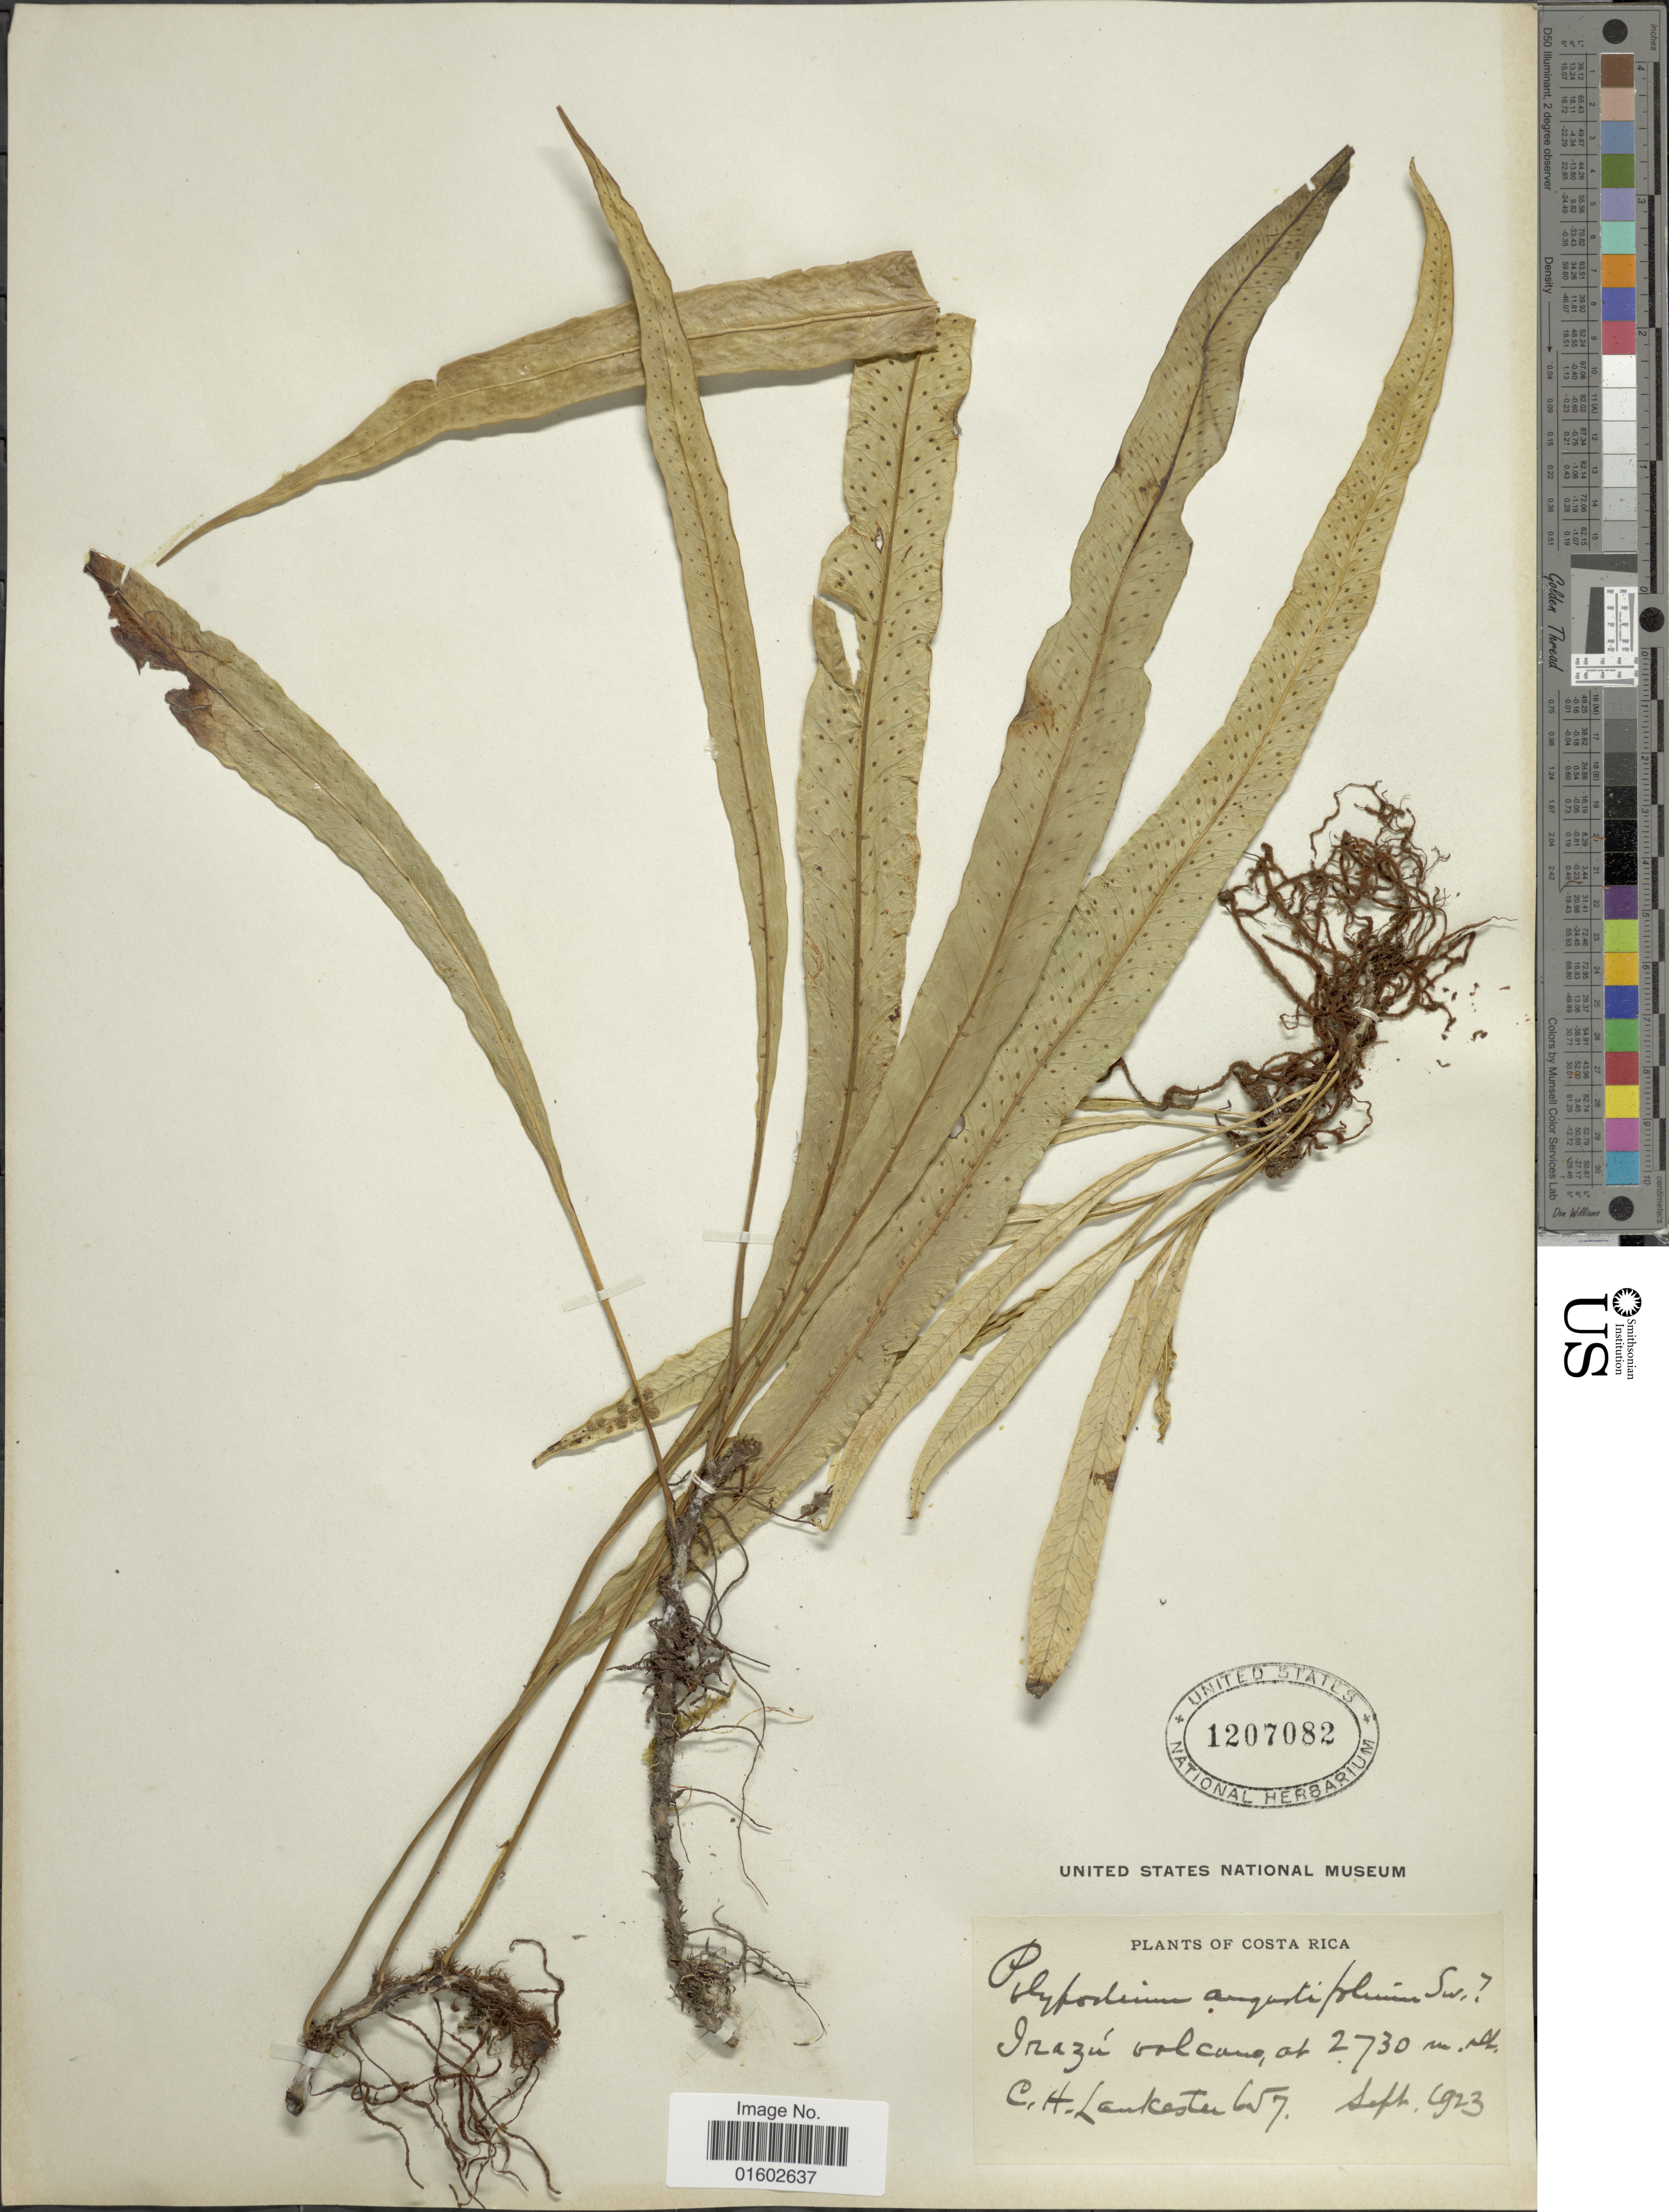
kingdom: Plantae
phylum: Tracheophyta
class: Polypodiopsida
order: Polypodiales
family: Polypodiaceae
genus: Campyloneurum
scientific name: Campyloneurum amphostenon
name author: (Kunze ex Klotzsch) Fée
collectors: C. H. Lankester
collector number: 657*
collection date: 1923-09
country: Costa Rica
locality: Irazú volcano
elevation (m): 2730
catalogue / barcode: US 1207082